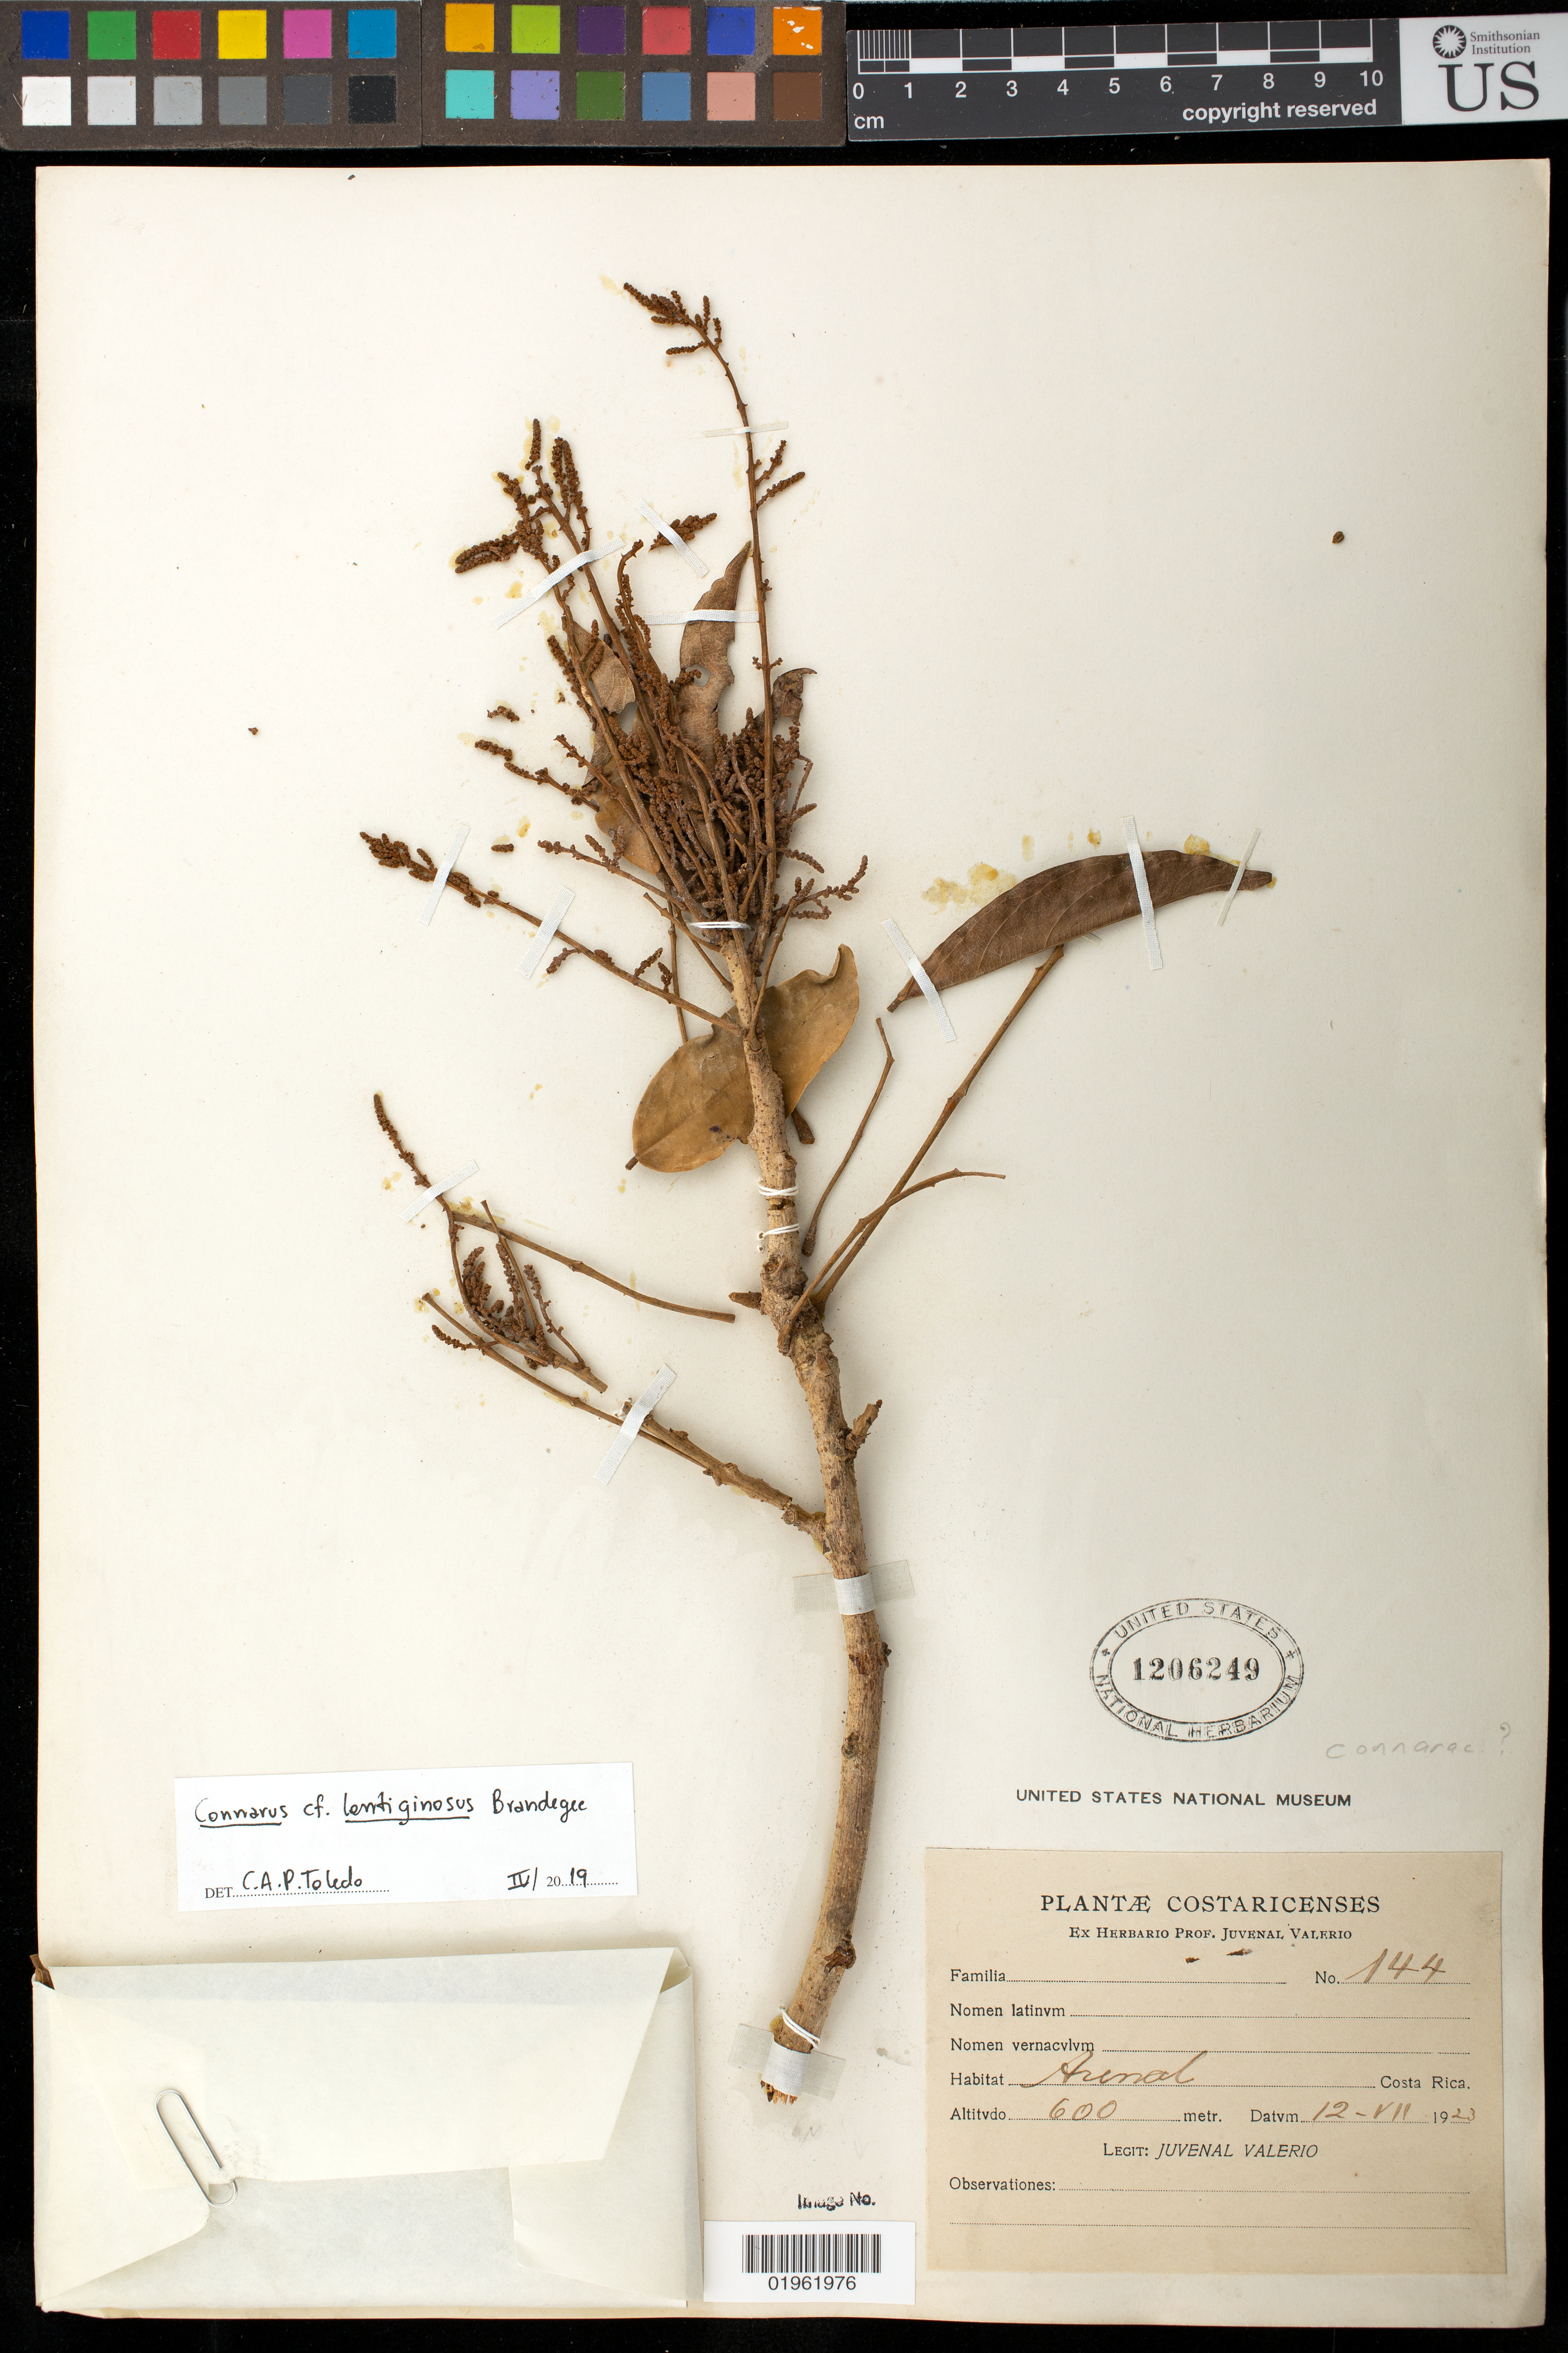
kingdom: Plantae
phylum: Tracheophyta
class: Magnoliopsida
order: Oxalidales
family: Connaraceae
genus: Connarus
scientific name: Connarus lentiginosus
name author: Brandegee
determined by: Toledo, Cassio Augusto Patrocinio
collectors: J. Valerio R.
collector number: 144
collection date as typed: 12 Jul 1923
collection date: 1923-07-12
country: Costa Rica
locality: Arenal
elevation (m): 600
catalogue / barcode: US 1206249